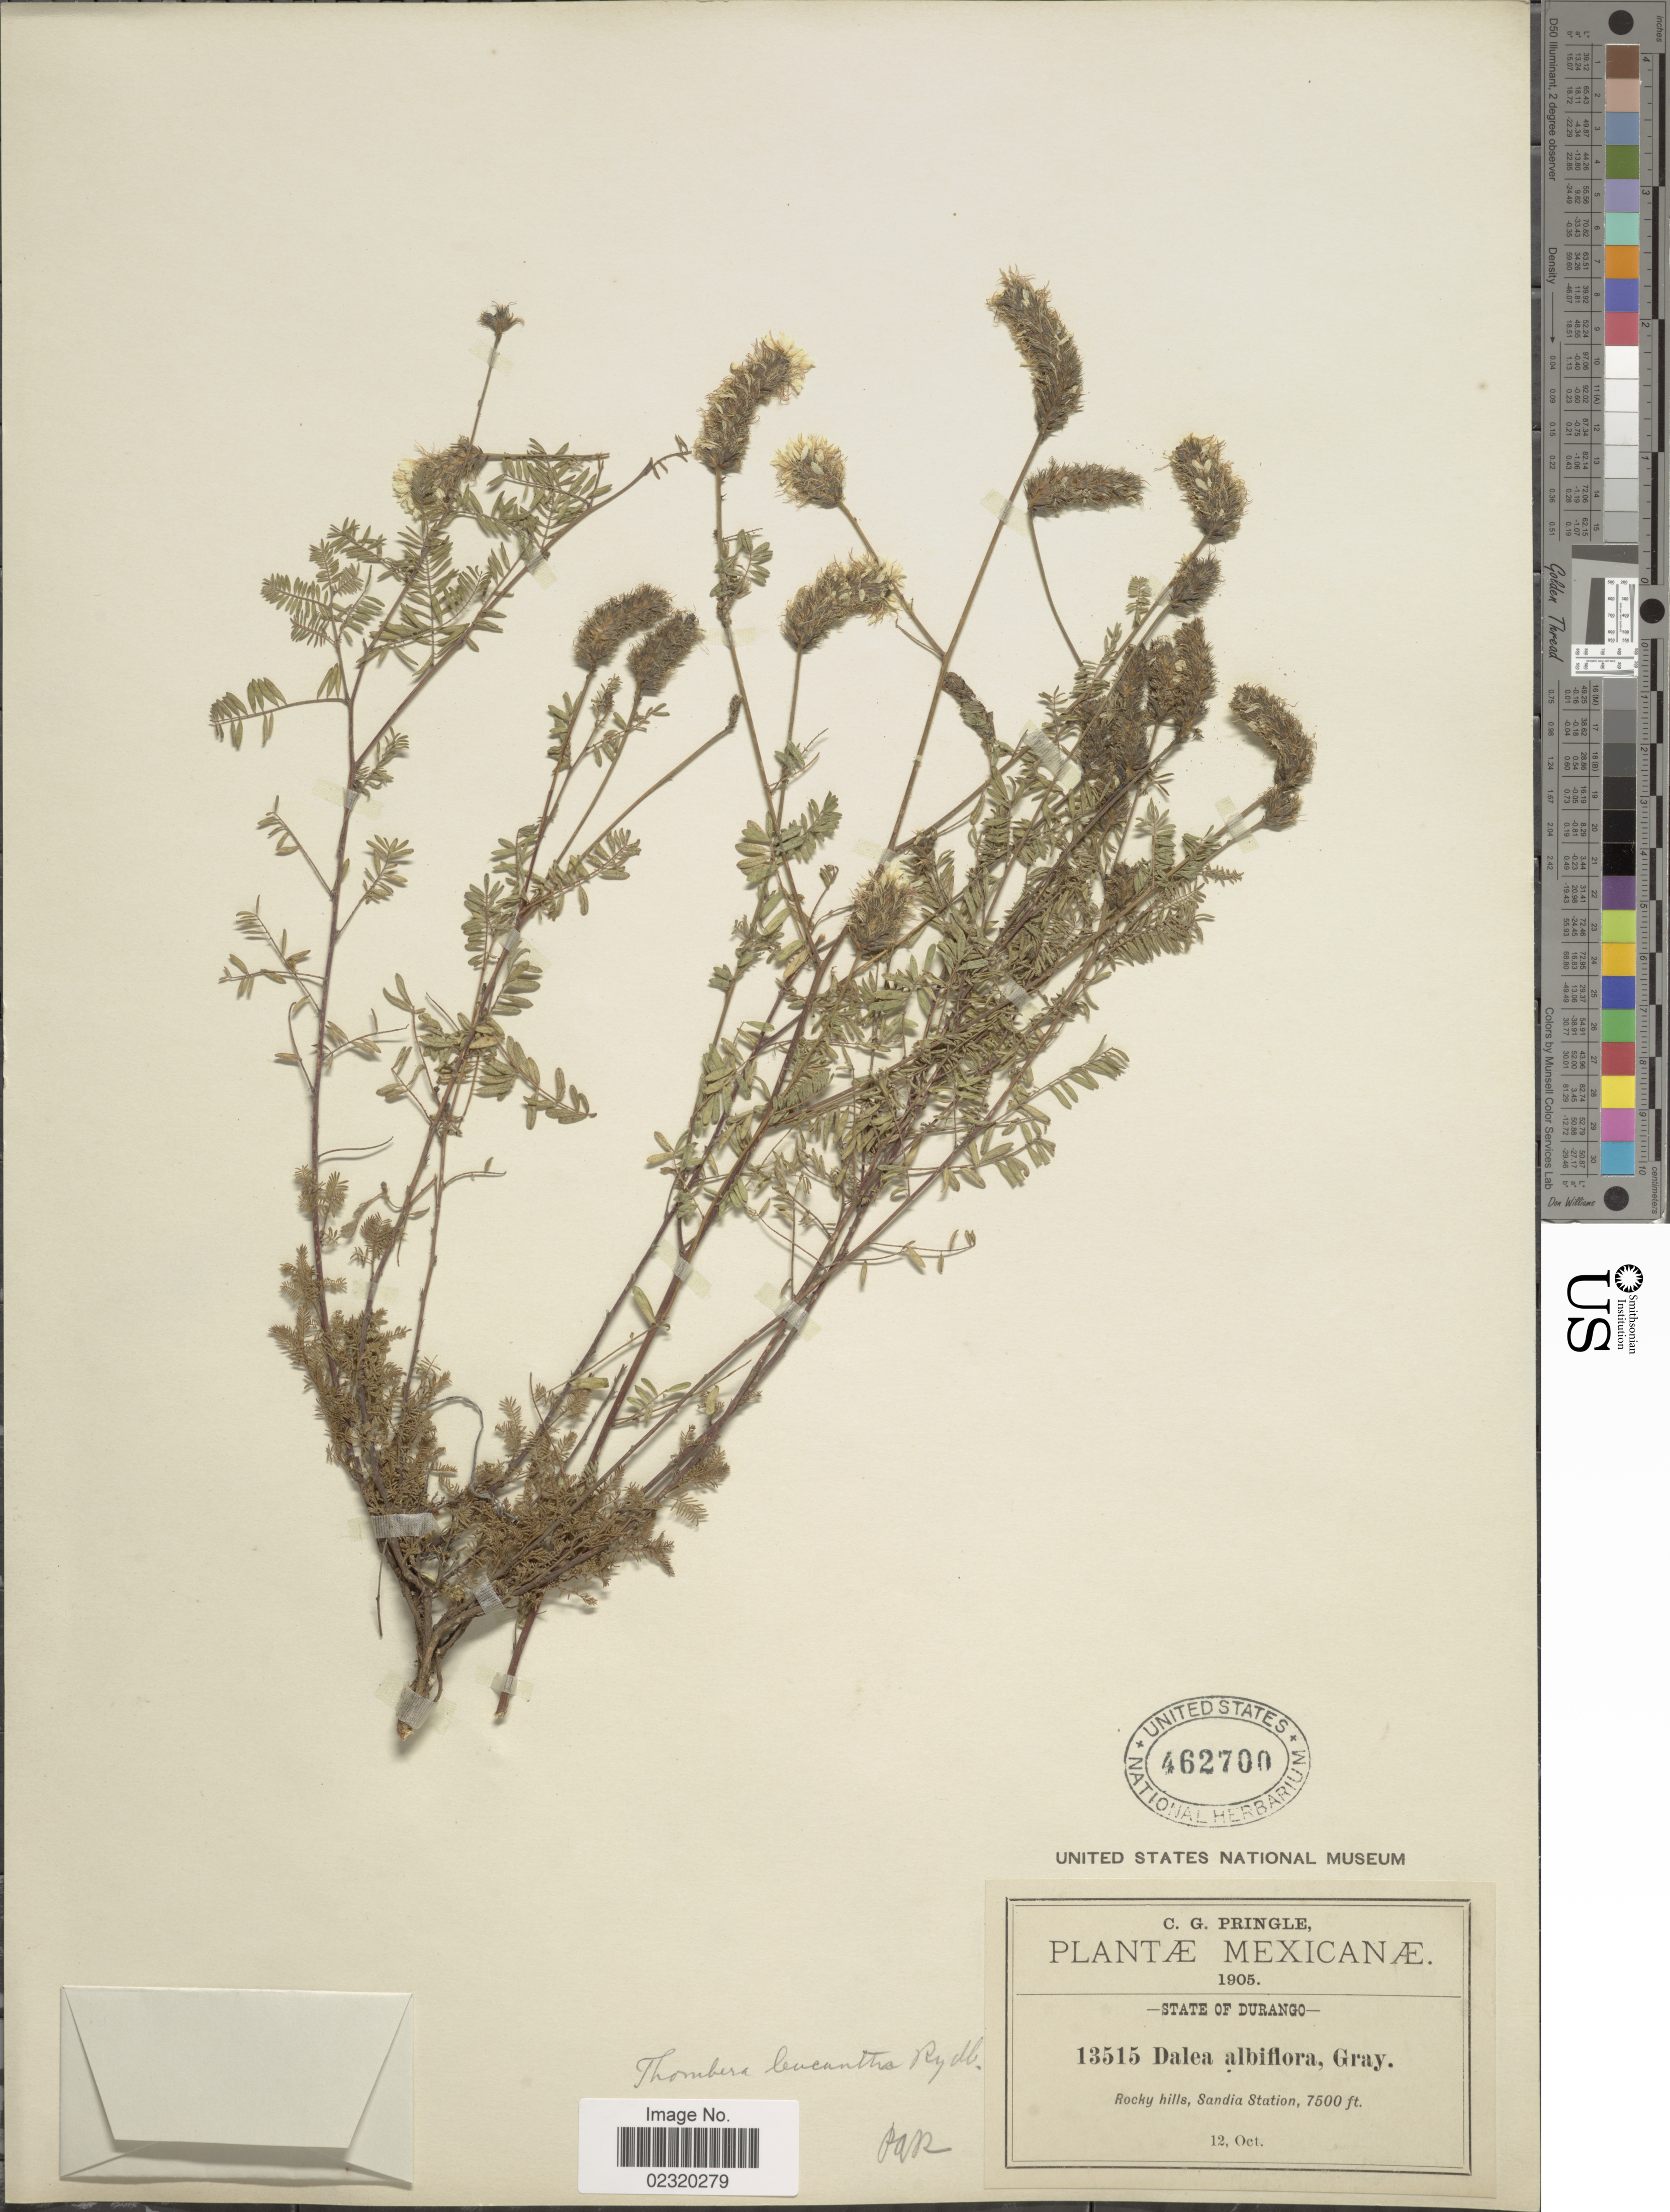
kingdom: Plantae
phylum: Tracheophyta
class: Magnoliopsida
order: Fabales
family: Fabaceae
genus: Dalea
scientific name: Dalea versicolor var. argyrostachya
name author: Zucc.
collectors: C. G. Pringle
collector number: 13515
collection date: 1905-10-12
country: Mexico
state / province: Durango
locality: Rocky hills, Sandia Station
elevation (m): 2286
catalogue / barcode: US 462700